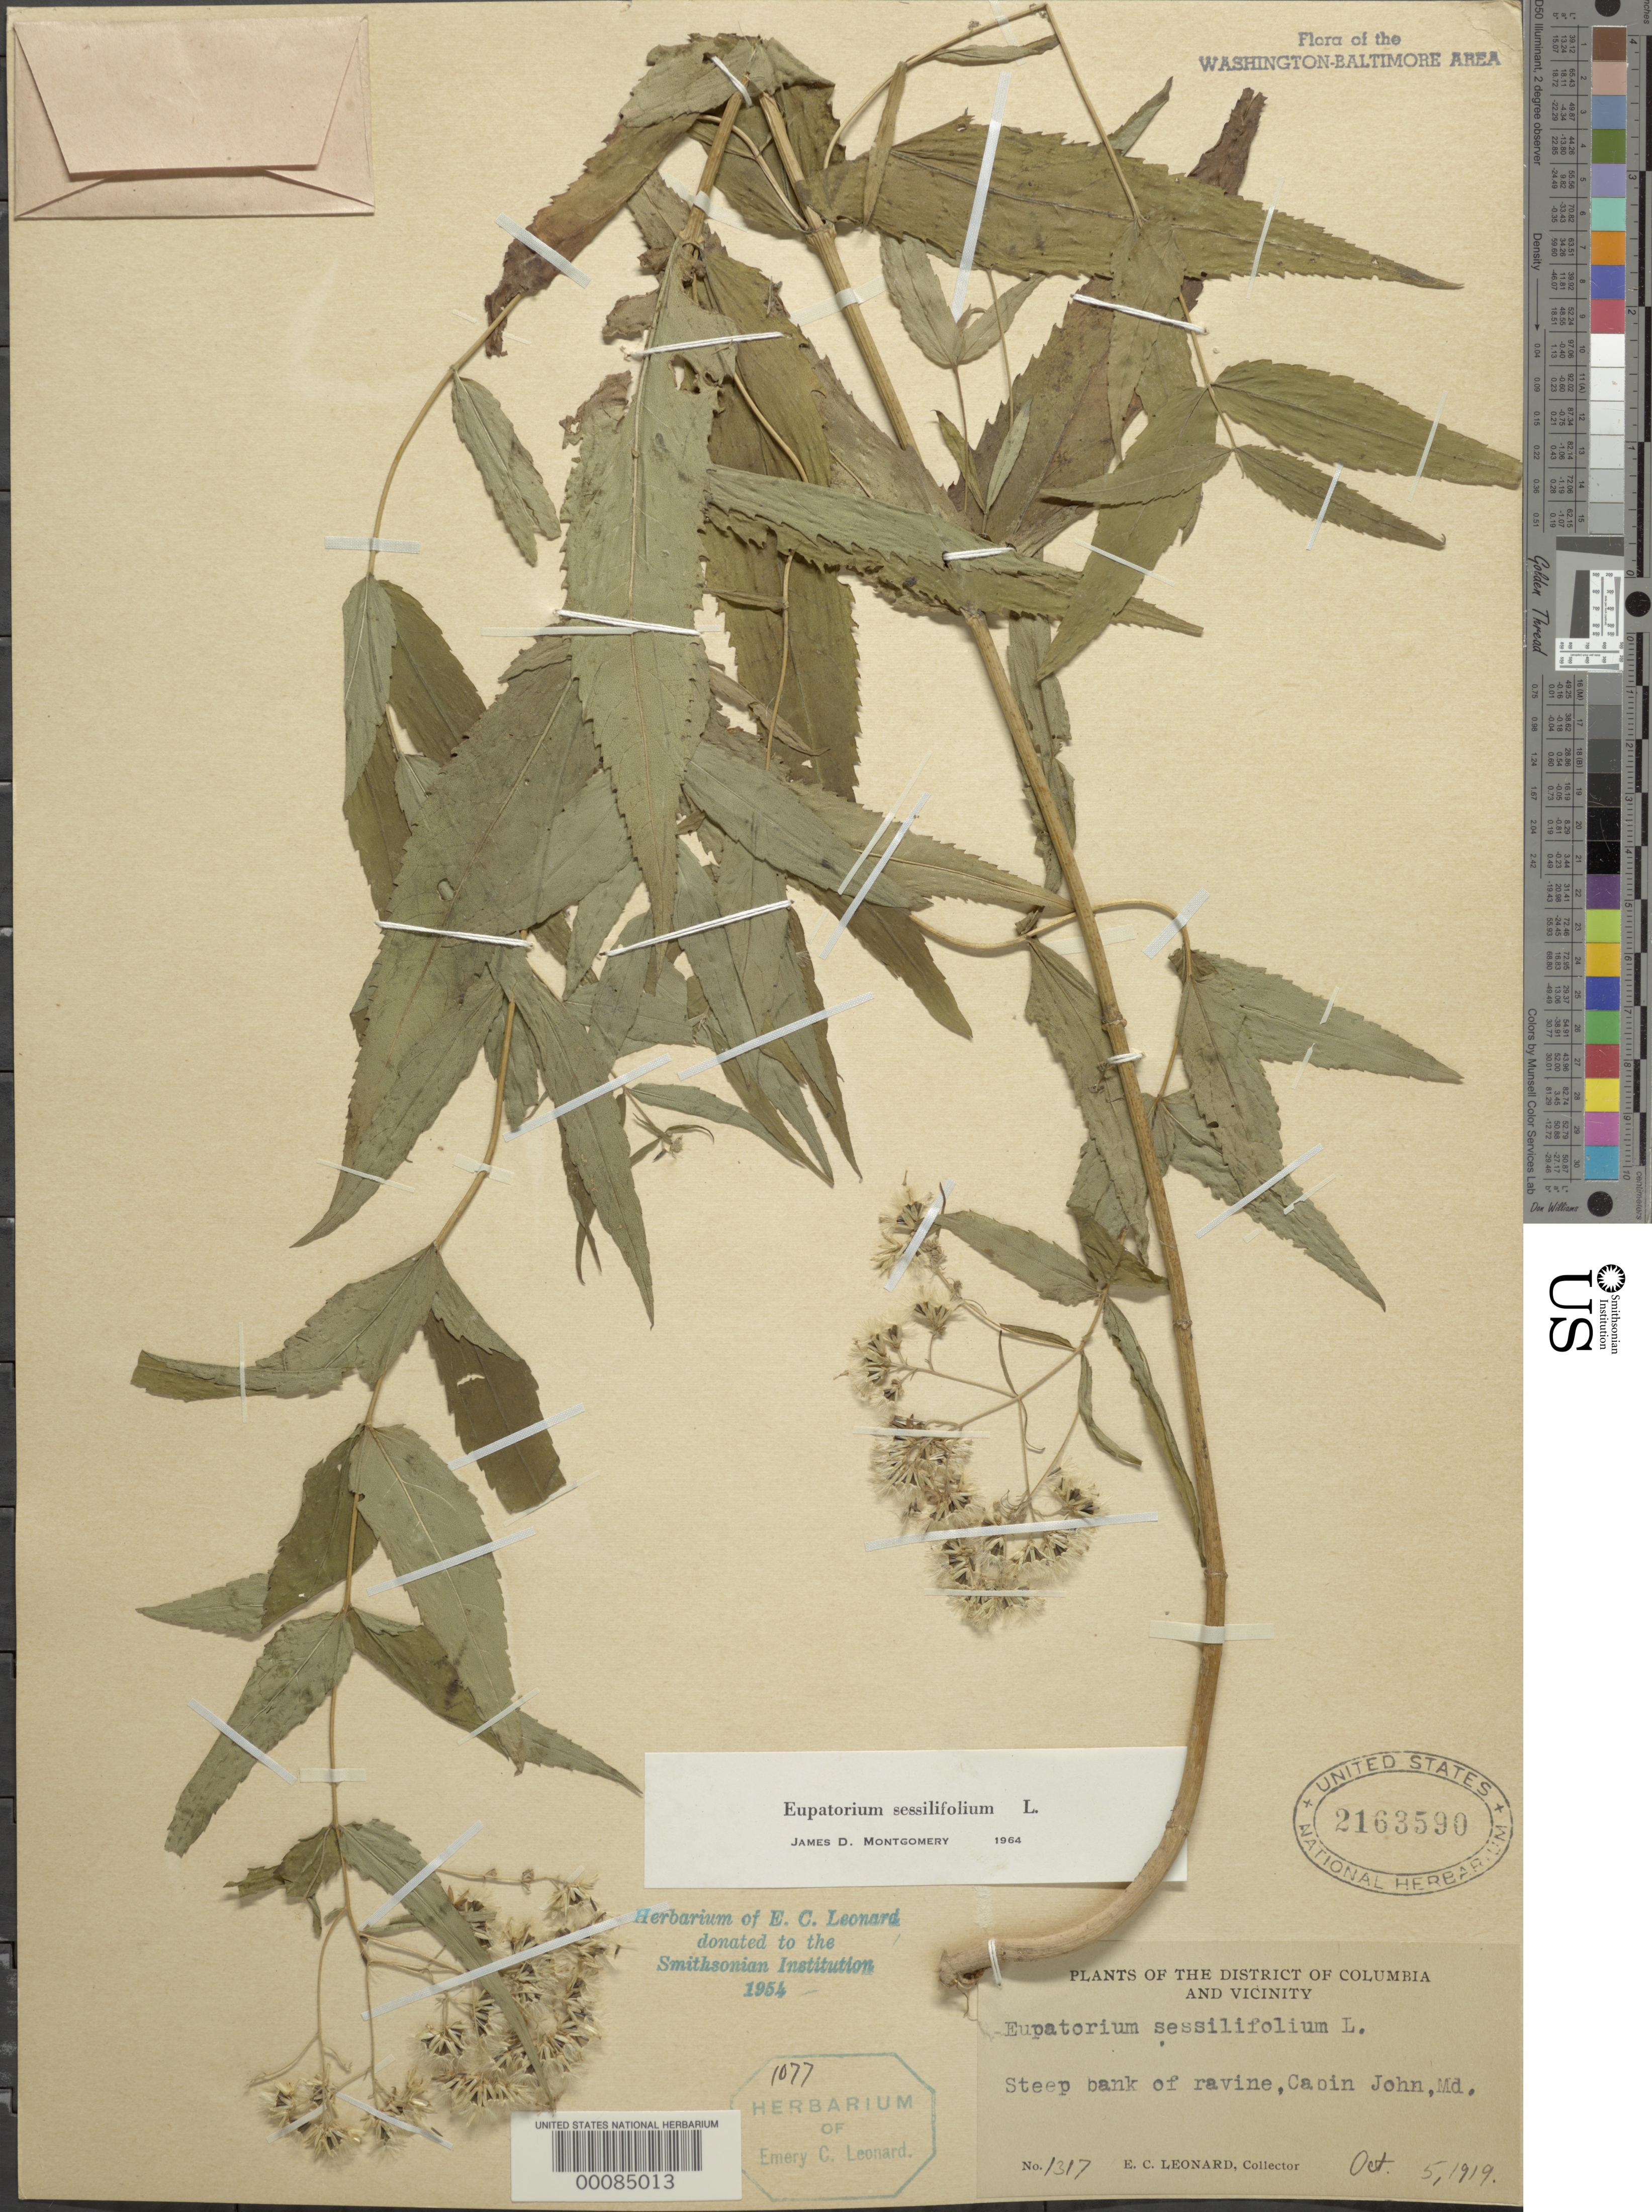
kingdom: Plantae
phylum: Tracheophyta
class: Magnoliopsida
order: Asterales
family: Asteraceae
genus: Eupatorium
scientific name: Eupatorium sessilifolium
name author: L.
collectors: E. C. Leonard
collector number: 1317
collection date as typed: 05 Oct 1919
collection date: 1919-10-05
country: United States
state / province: Maryland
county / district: Montgomery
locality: Cabin John C. & O. Canal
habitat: Steep bank of ravine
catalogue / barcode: US 2163590